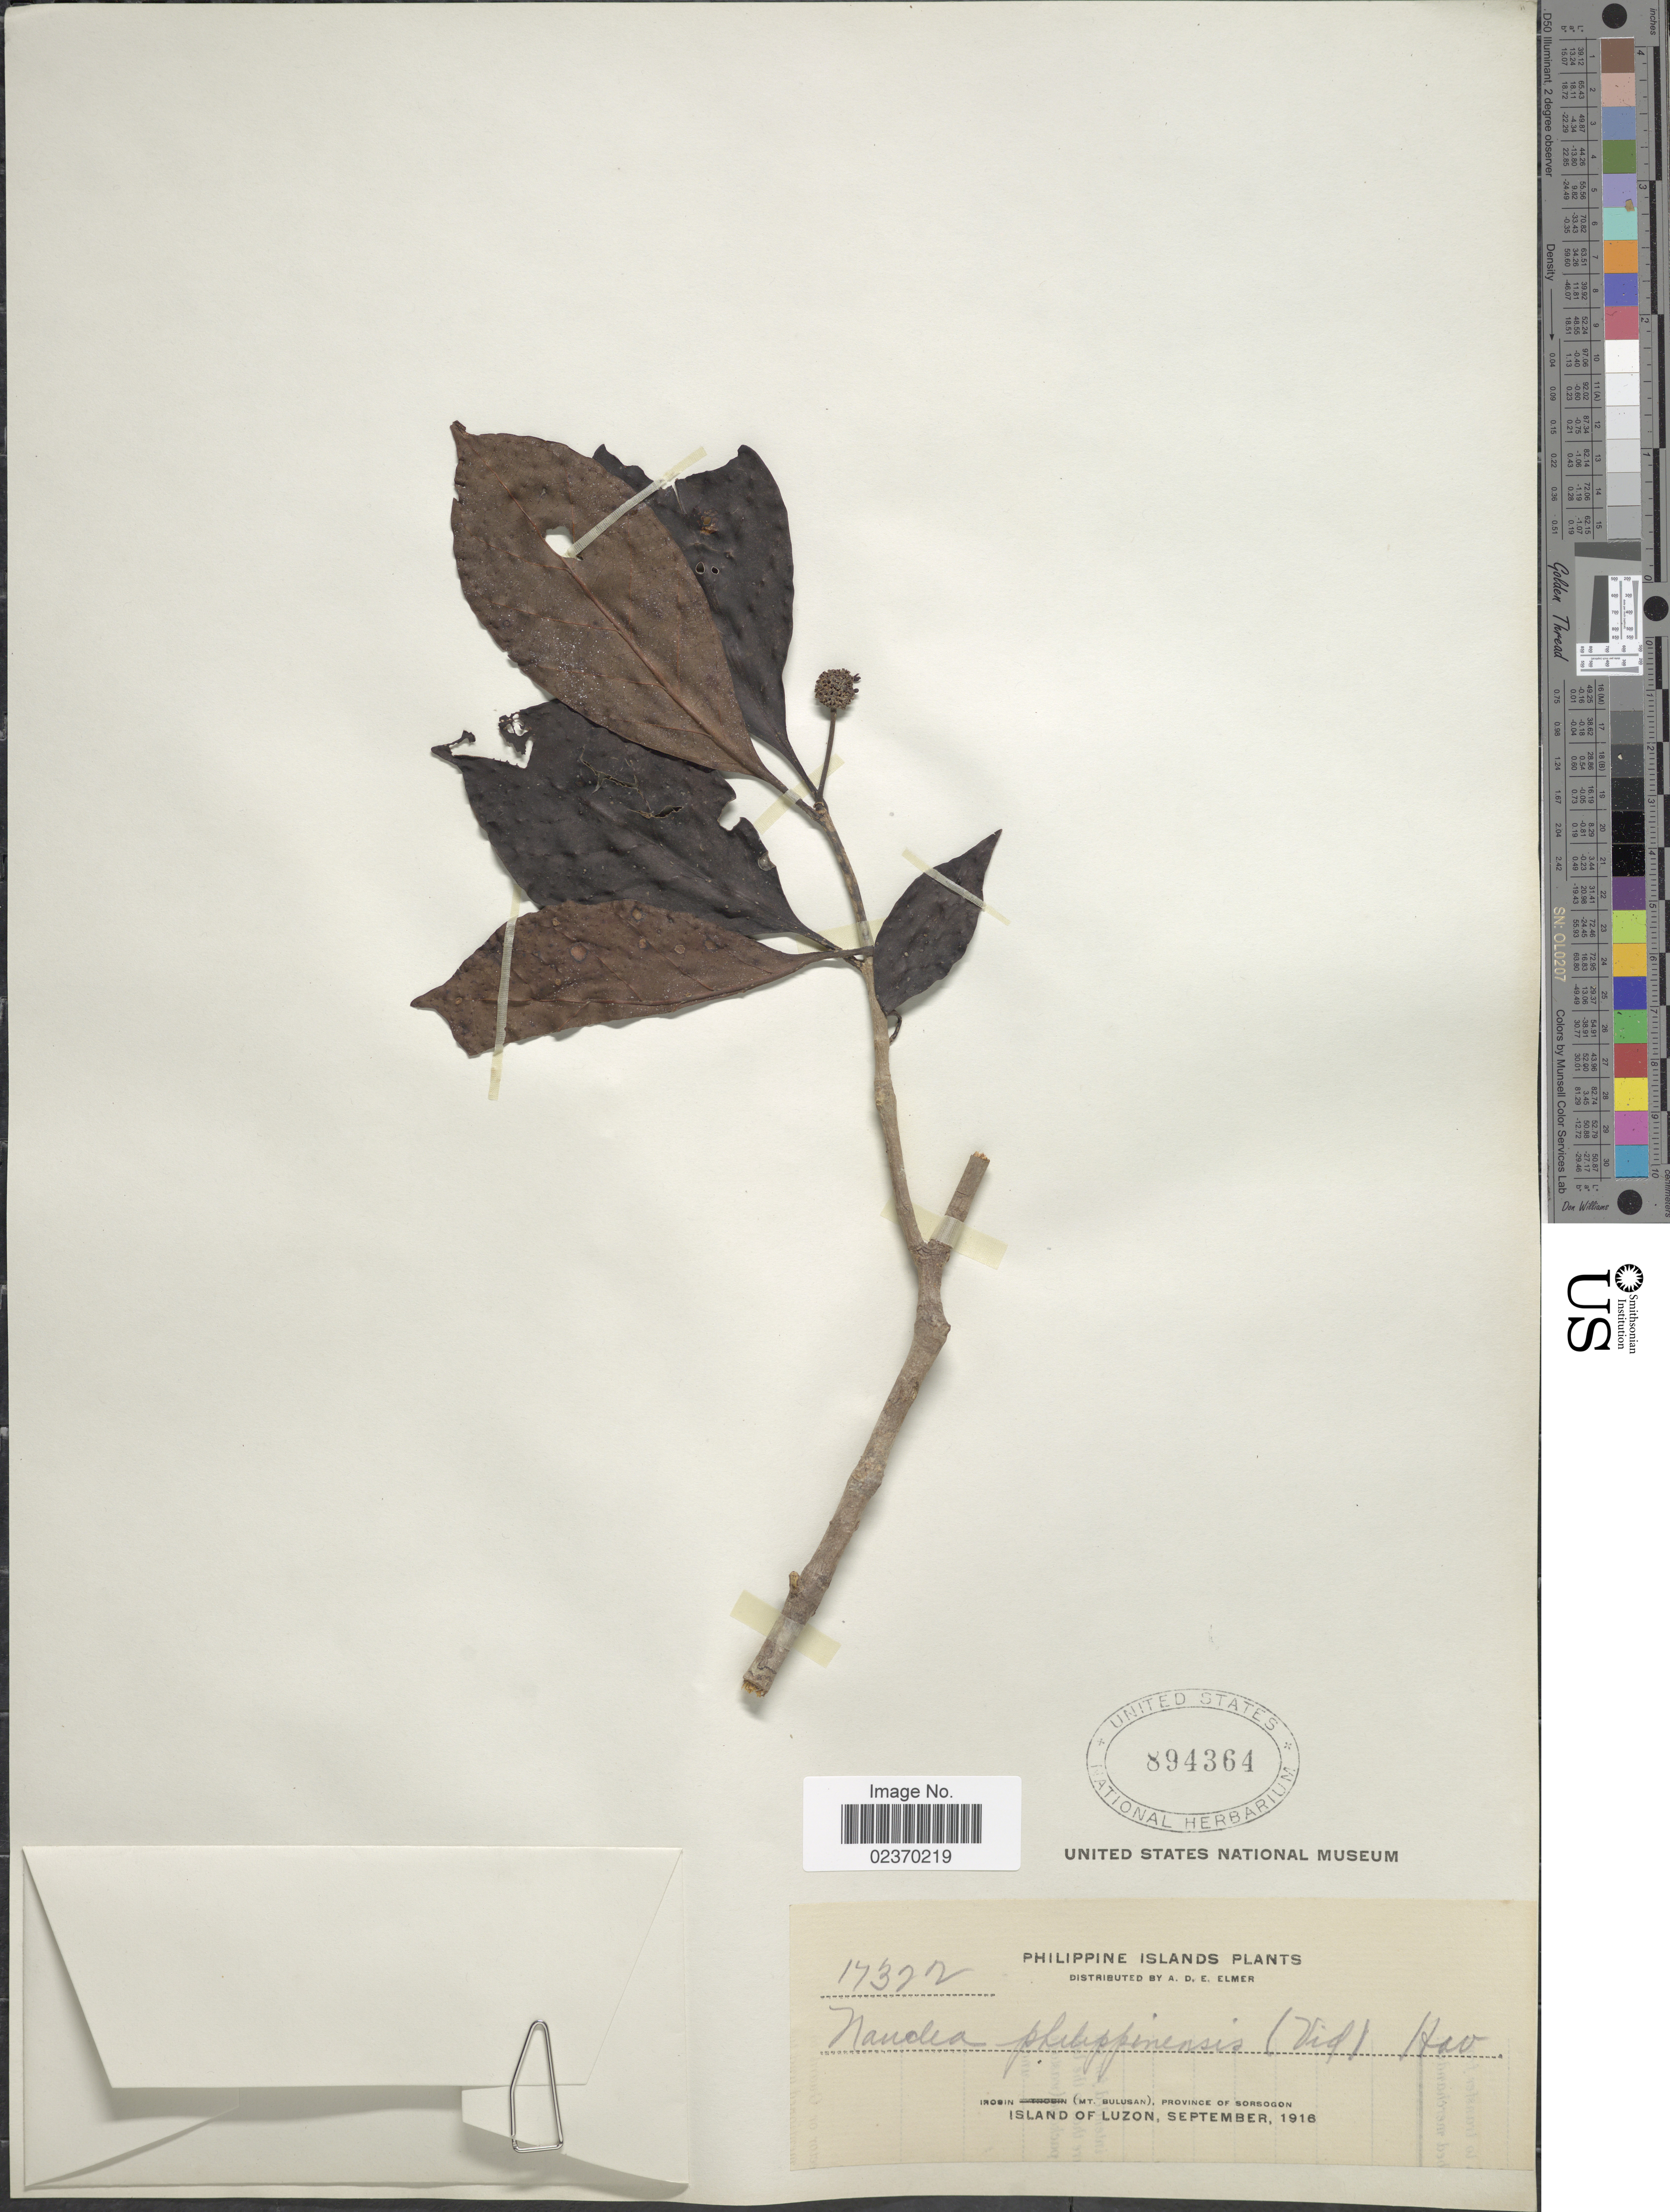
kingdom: Plantae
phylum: Tracheophyta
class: Magnoliopsida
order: Gentianales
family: Rubiaceae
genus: Neonauclea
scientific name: Neonauclea gracilis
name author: (Vidal) Merr.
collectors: A. D. E. Elmer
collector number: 17322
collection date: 1916-09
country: Philippines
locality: Philippine Islands, Irosin (Mt Bulusan), Province of Sorsogon, Island of Luzon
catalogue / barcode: US 894364